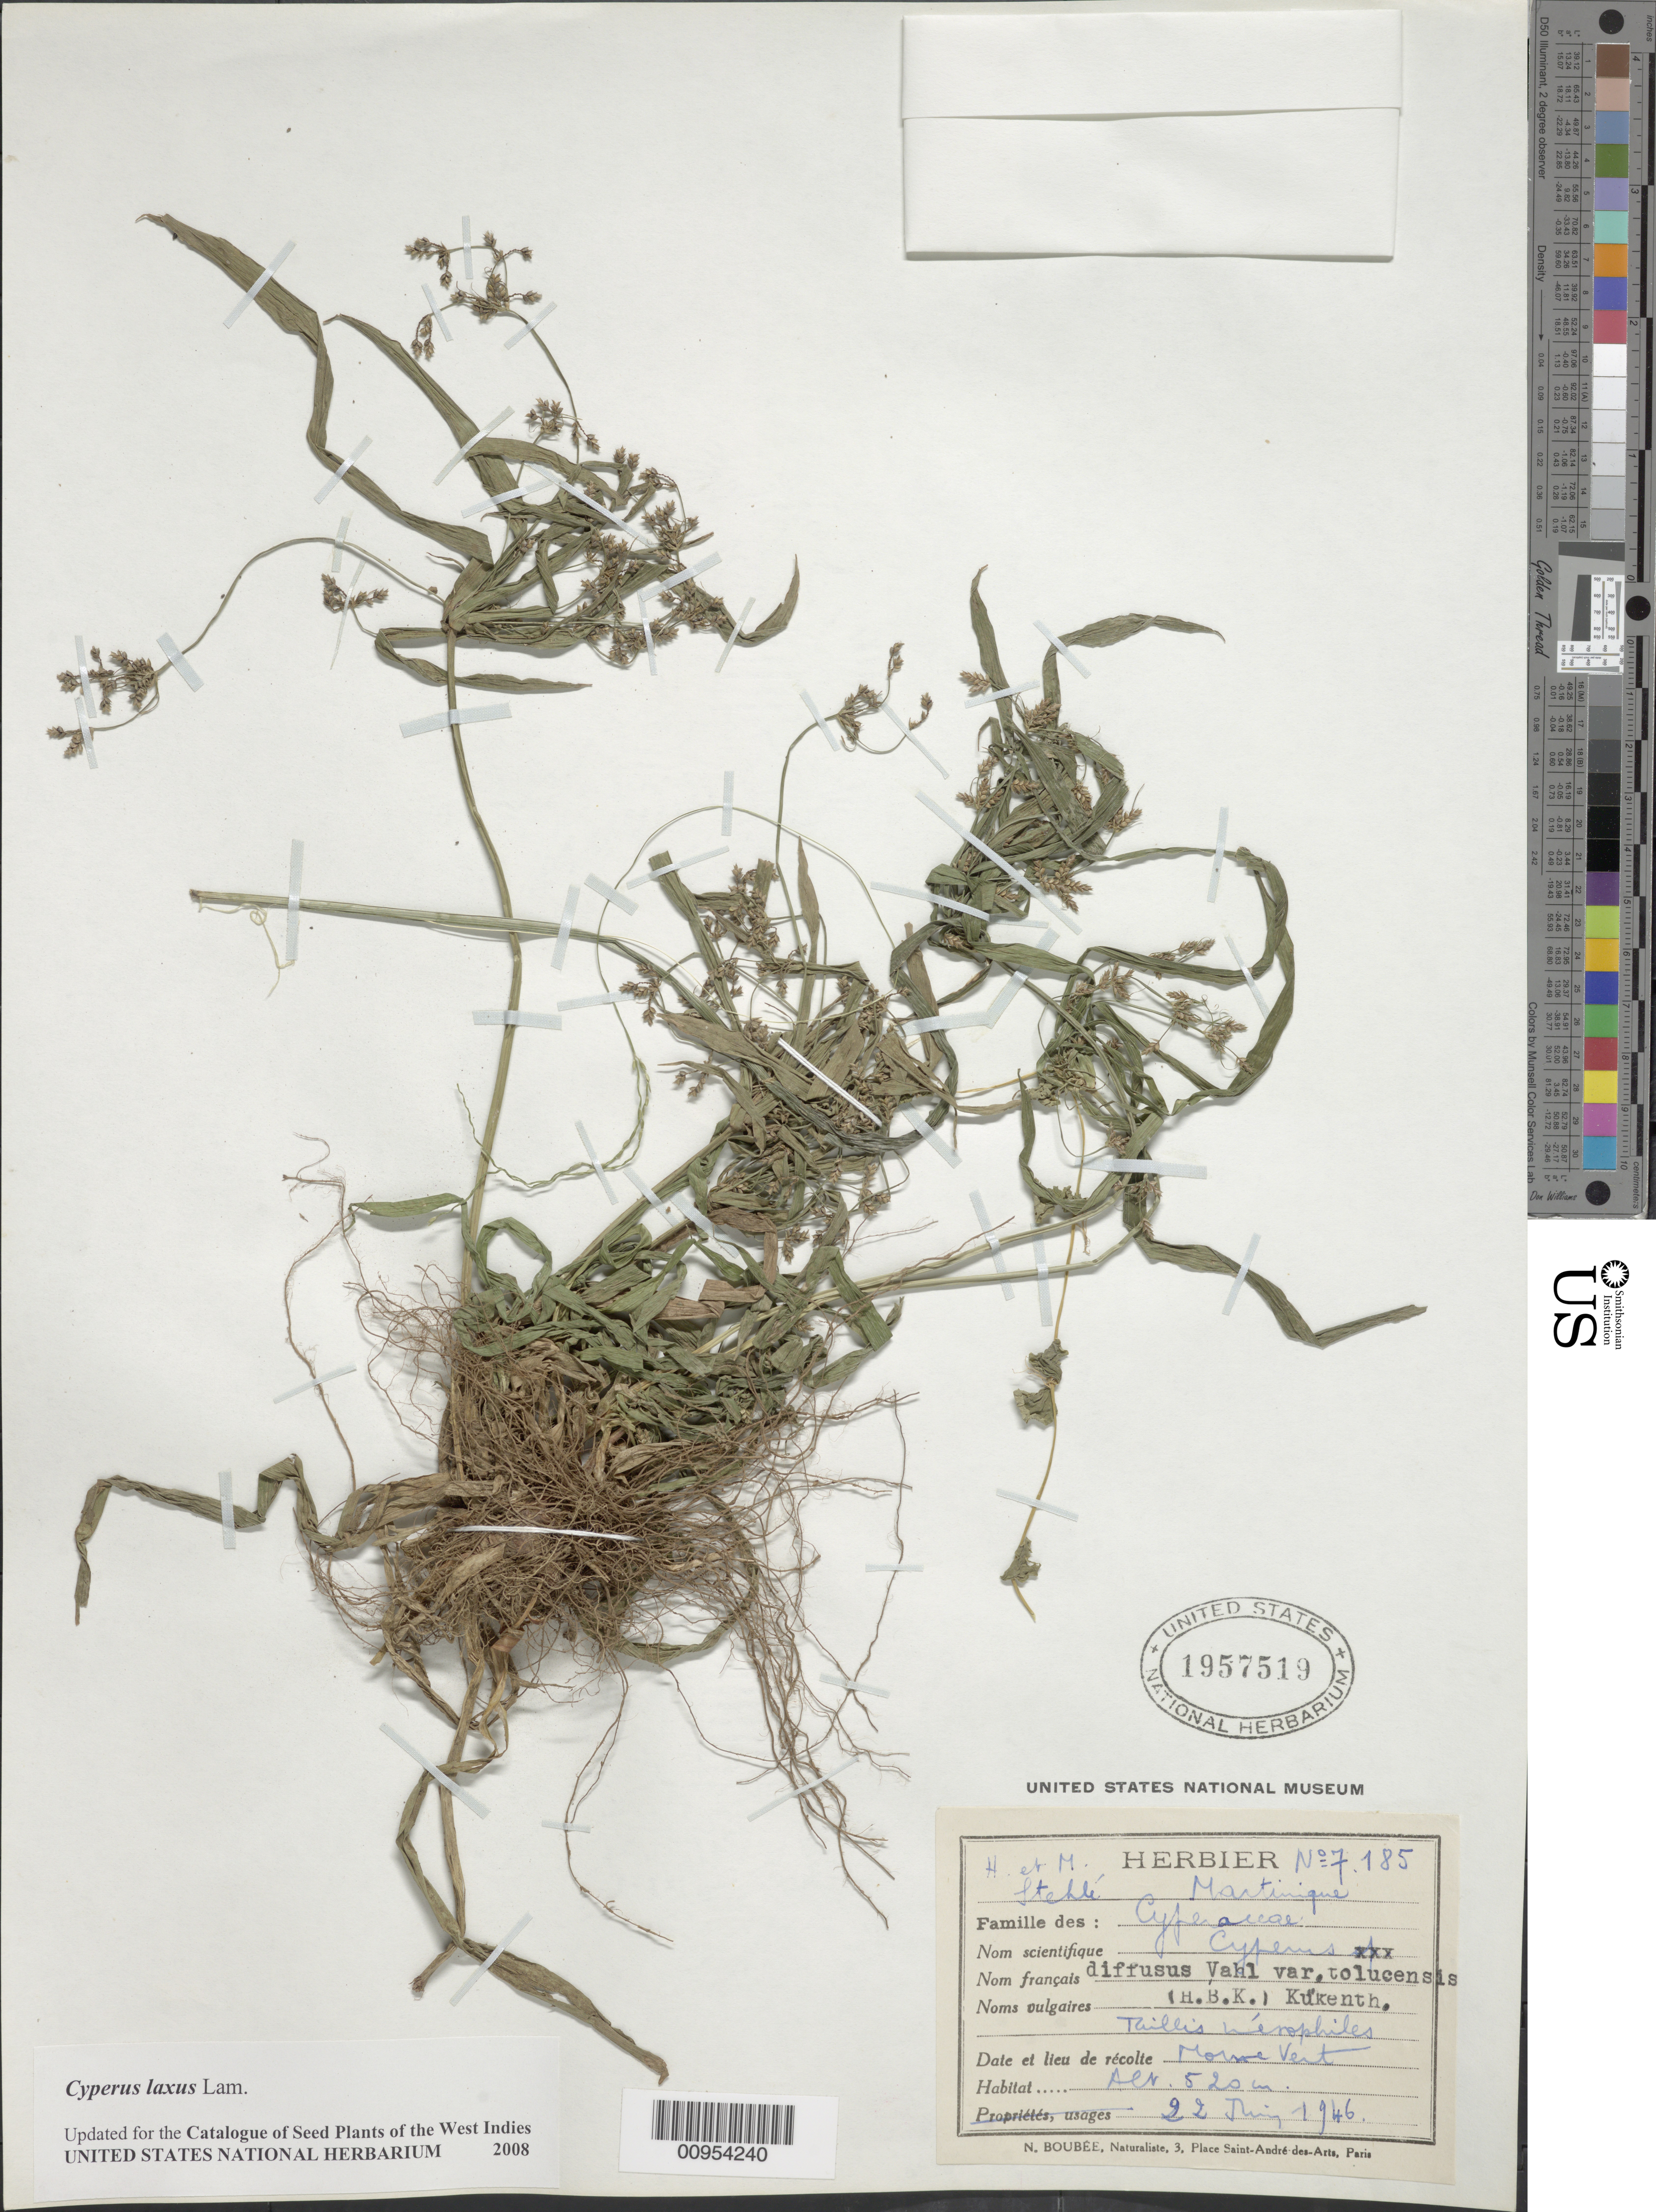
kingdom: Plantae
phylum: Tracheophyta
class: Liliopsida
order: Poales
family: Cyperaceae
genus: Cyperus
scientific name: Cyperus laxus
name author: Lam.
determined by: Strong, M. T., (US), Smithsonian Institution - National Museum of Natural History (UNITED STATES)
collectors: H. Stehlé & M. Stehlé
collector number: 7185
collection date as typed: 25 Jul 1946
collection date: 1946-07-25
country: Martinique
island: Martinique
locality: Morne Vert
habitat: Taillis hérophiles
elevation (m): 520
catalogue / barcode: US 1957519